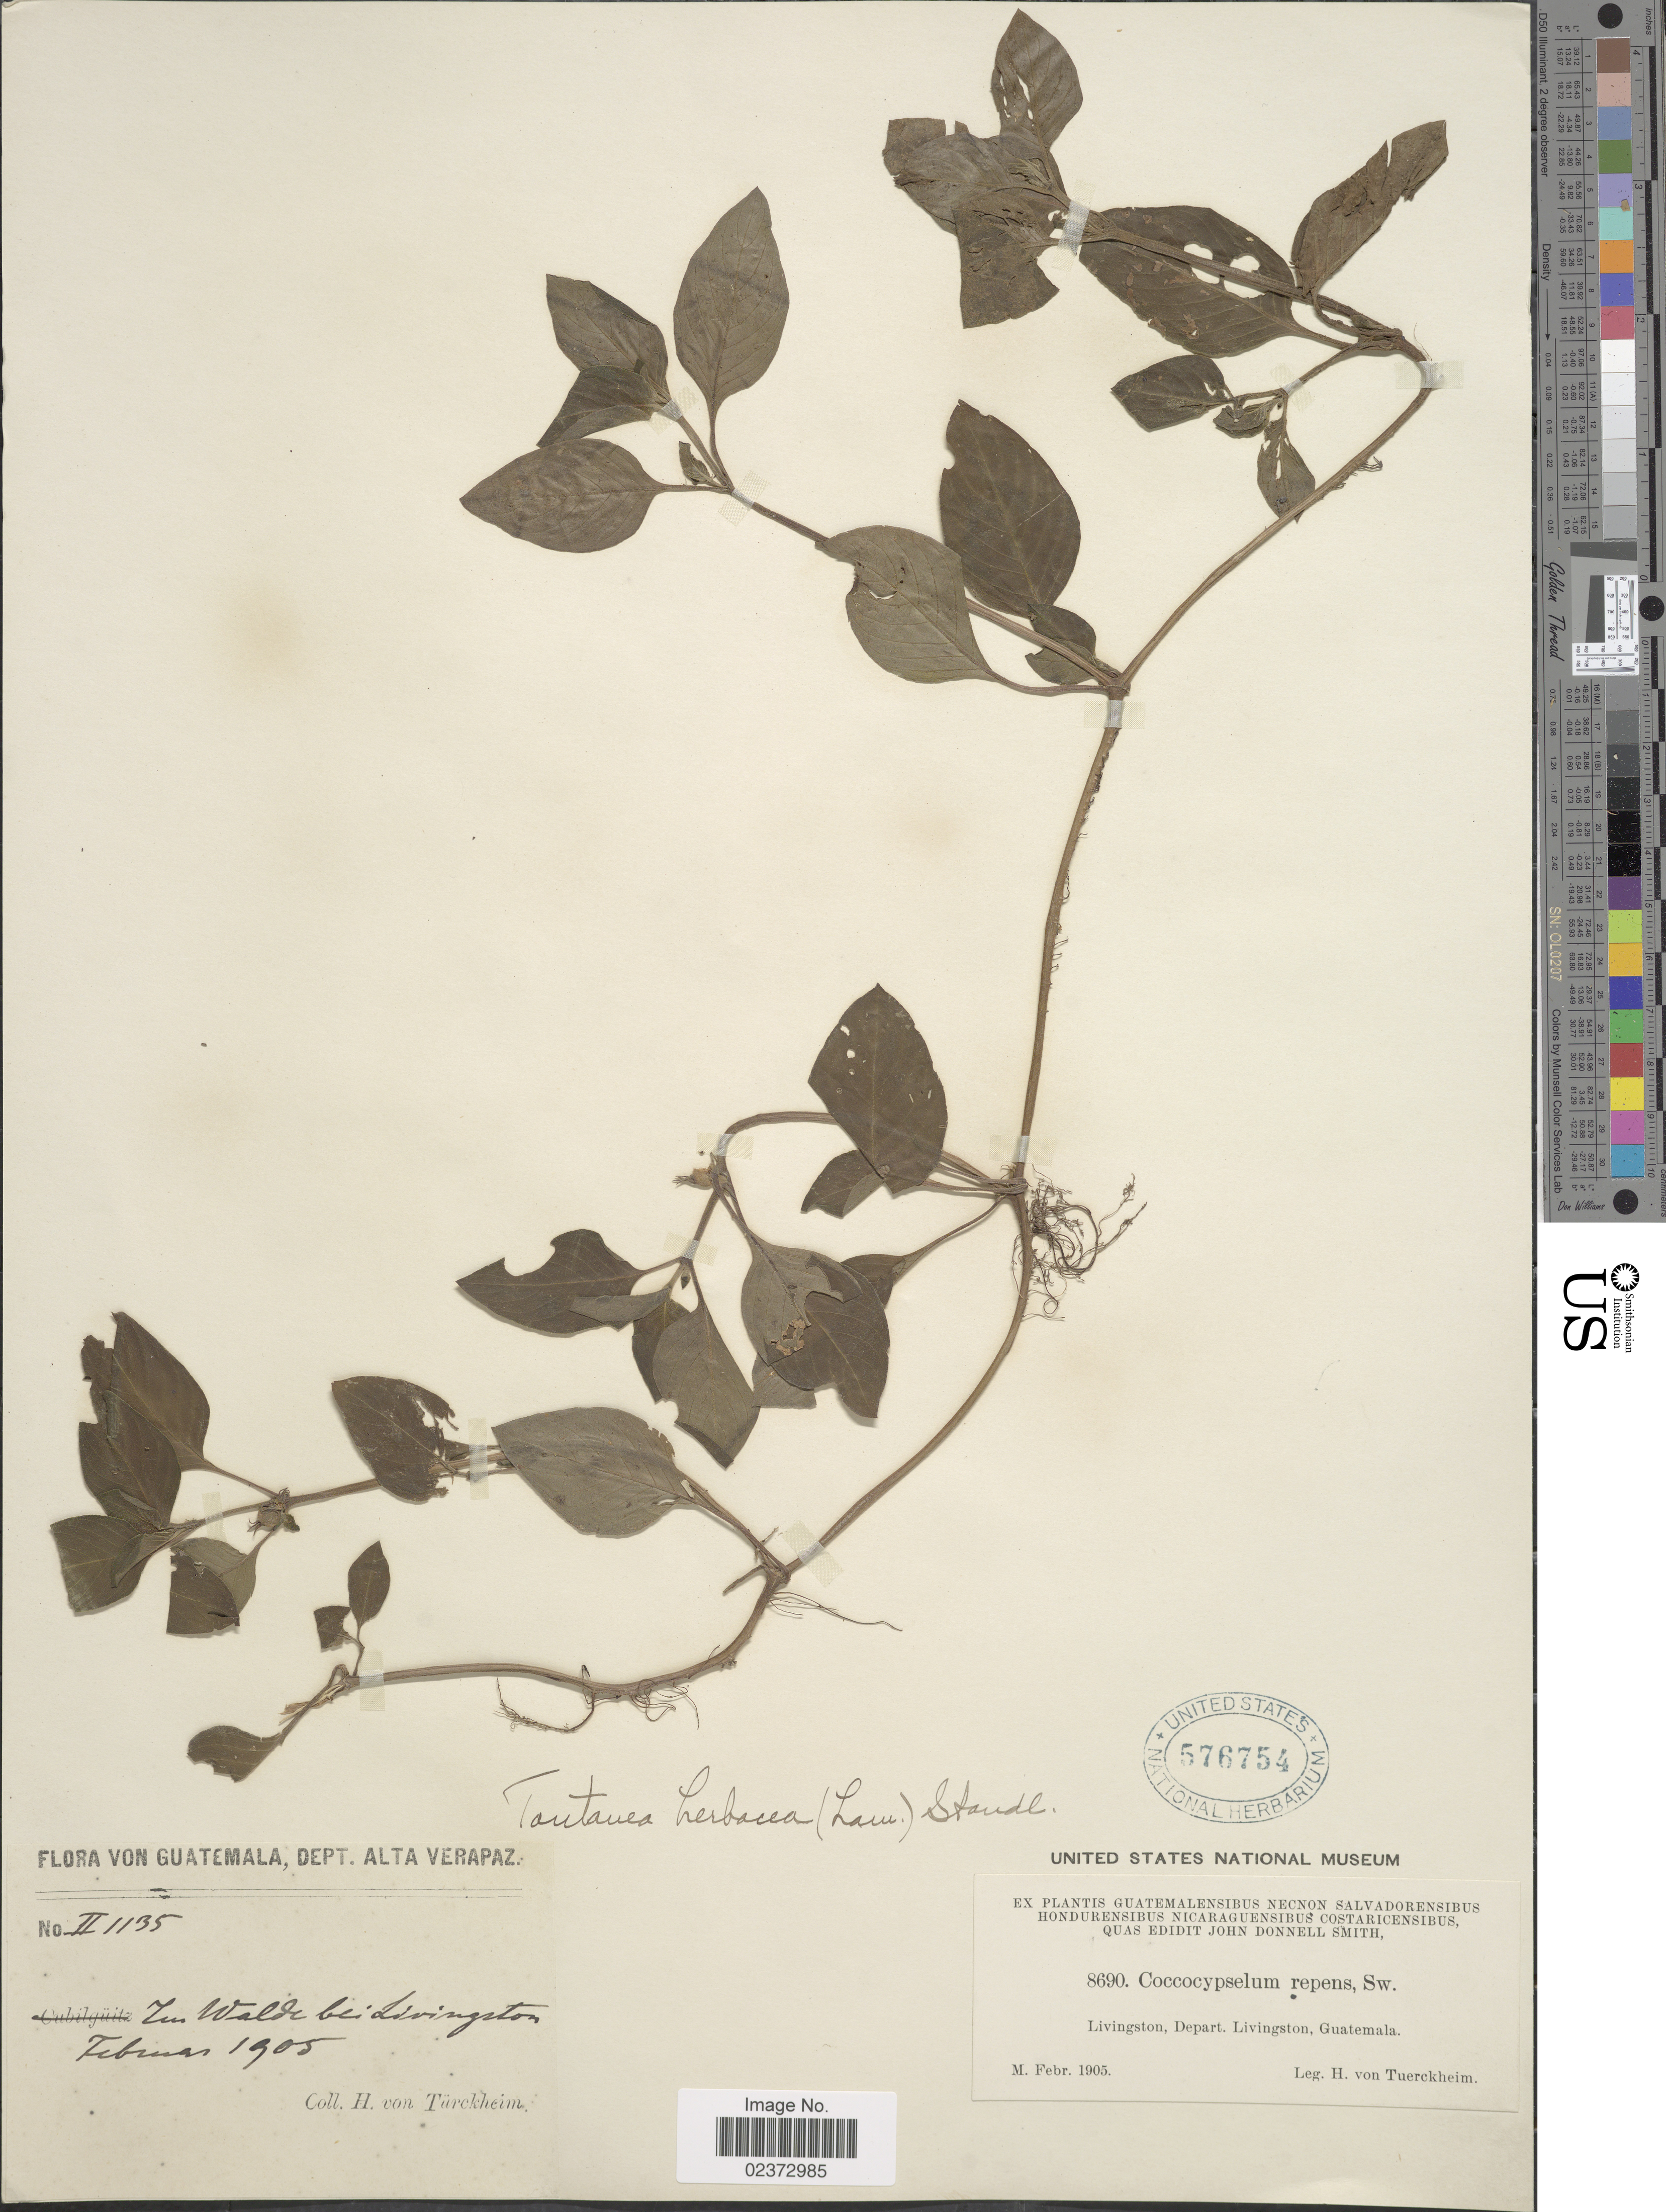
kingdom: Plantae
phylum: Tracheophyta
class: Magnoliopsida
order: Gentianales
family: Rubiaceae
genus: Coccocypselum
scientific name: Coccocypselum herbaceum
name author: Aubl.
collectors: H. von Türckheim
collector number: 8690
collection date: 1905-02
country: Guatemala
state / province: Izabal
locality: Livingston, Depart., Livingston, Guatemala. Im Walde bei Livingston.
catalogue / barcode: US 576754